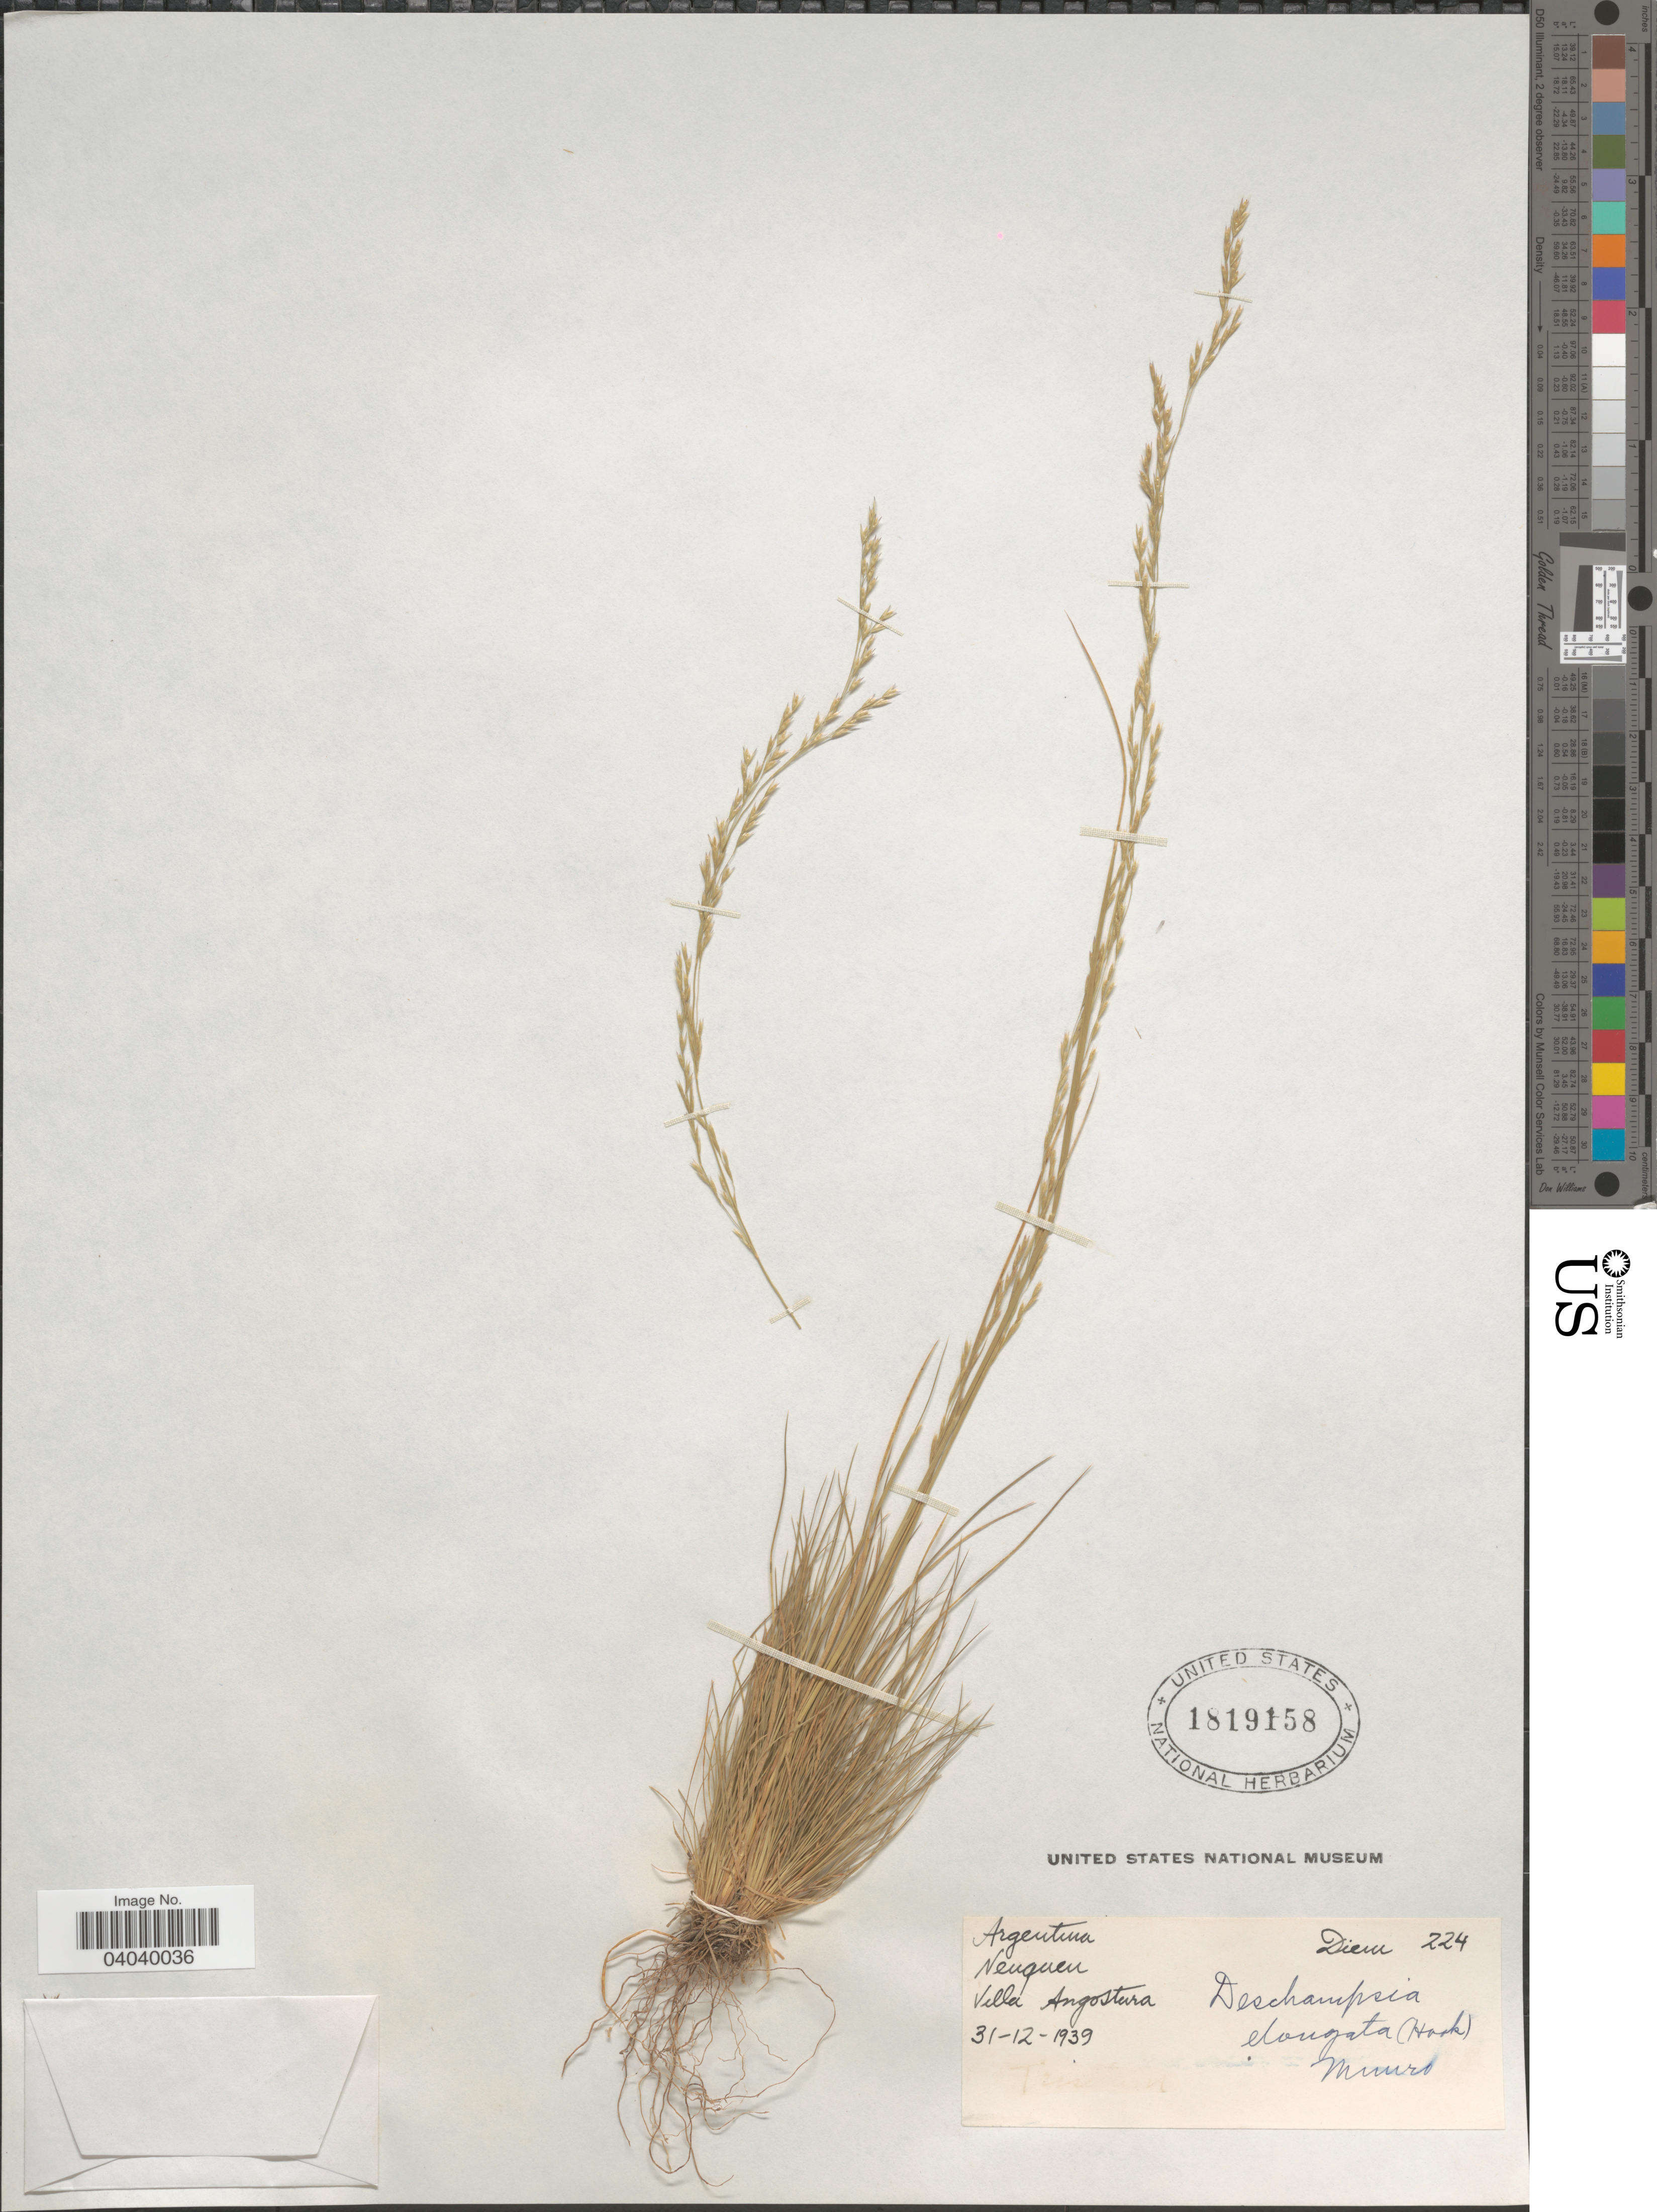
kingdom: Plantae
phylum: Tracheophyta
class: Liliopsida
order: Poales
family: Poaceae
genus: Deschampsia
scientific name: Deschampsia elongata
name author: (Hook.) Munro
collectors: Diem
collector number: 224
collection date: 1939-12-31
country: Argentina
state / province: Neuquen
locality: Villa Angostura.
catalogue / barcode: US 1819158